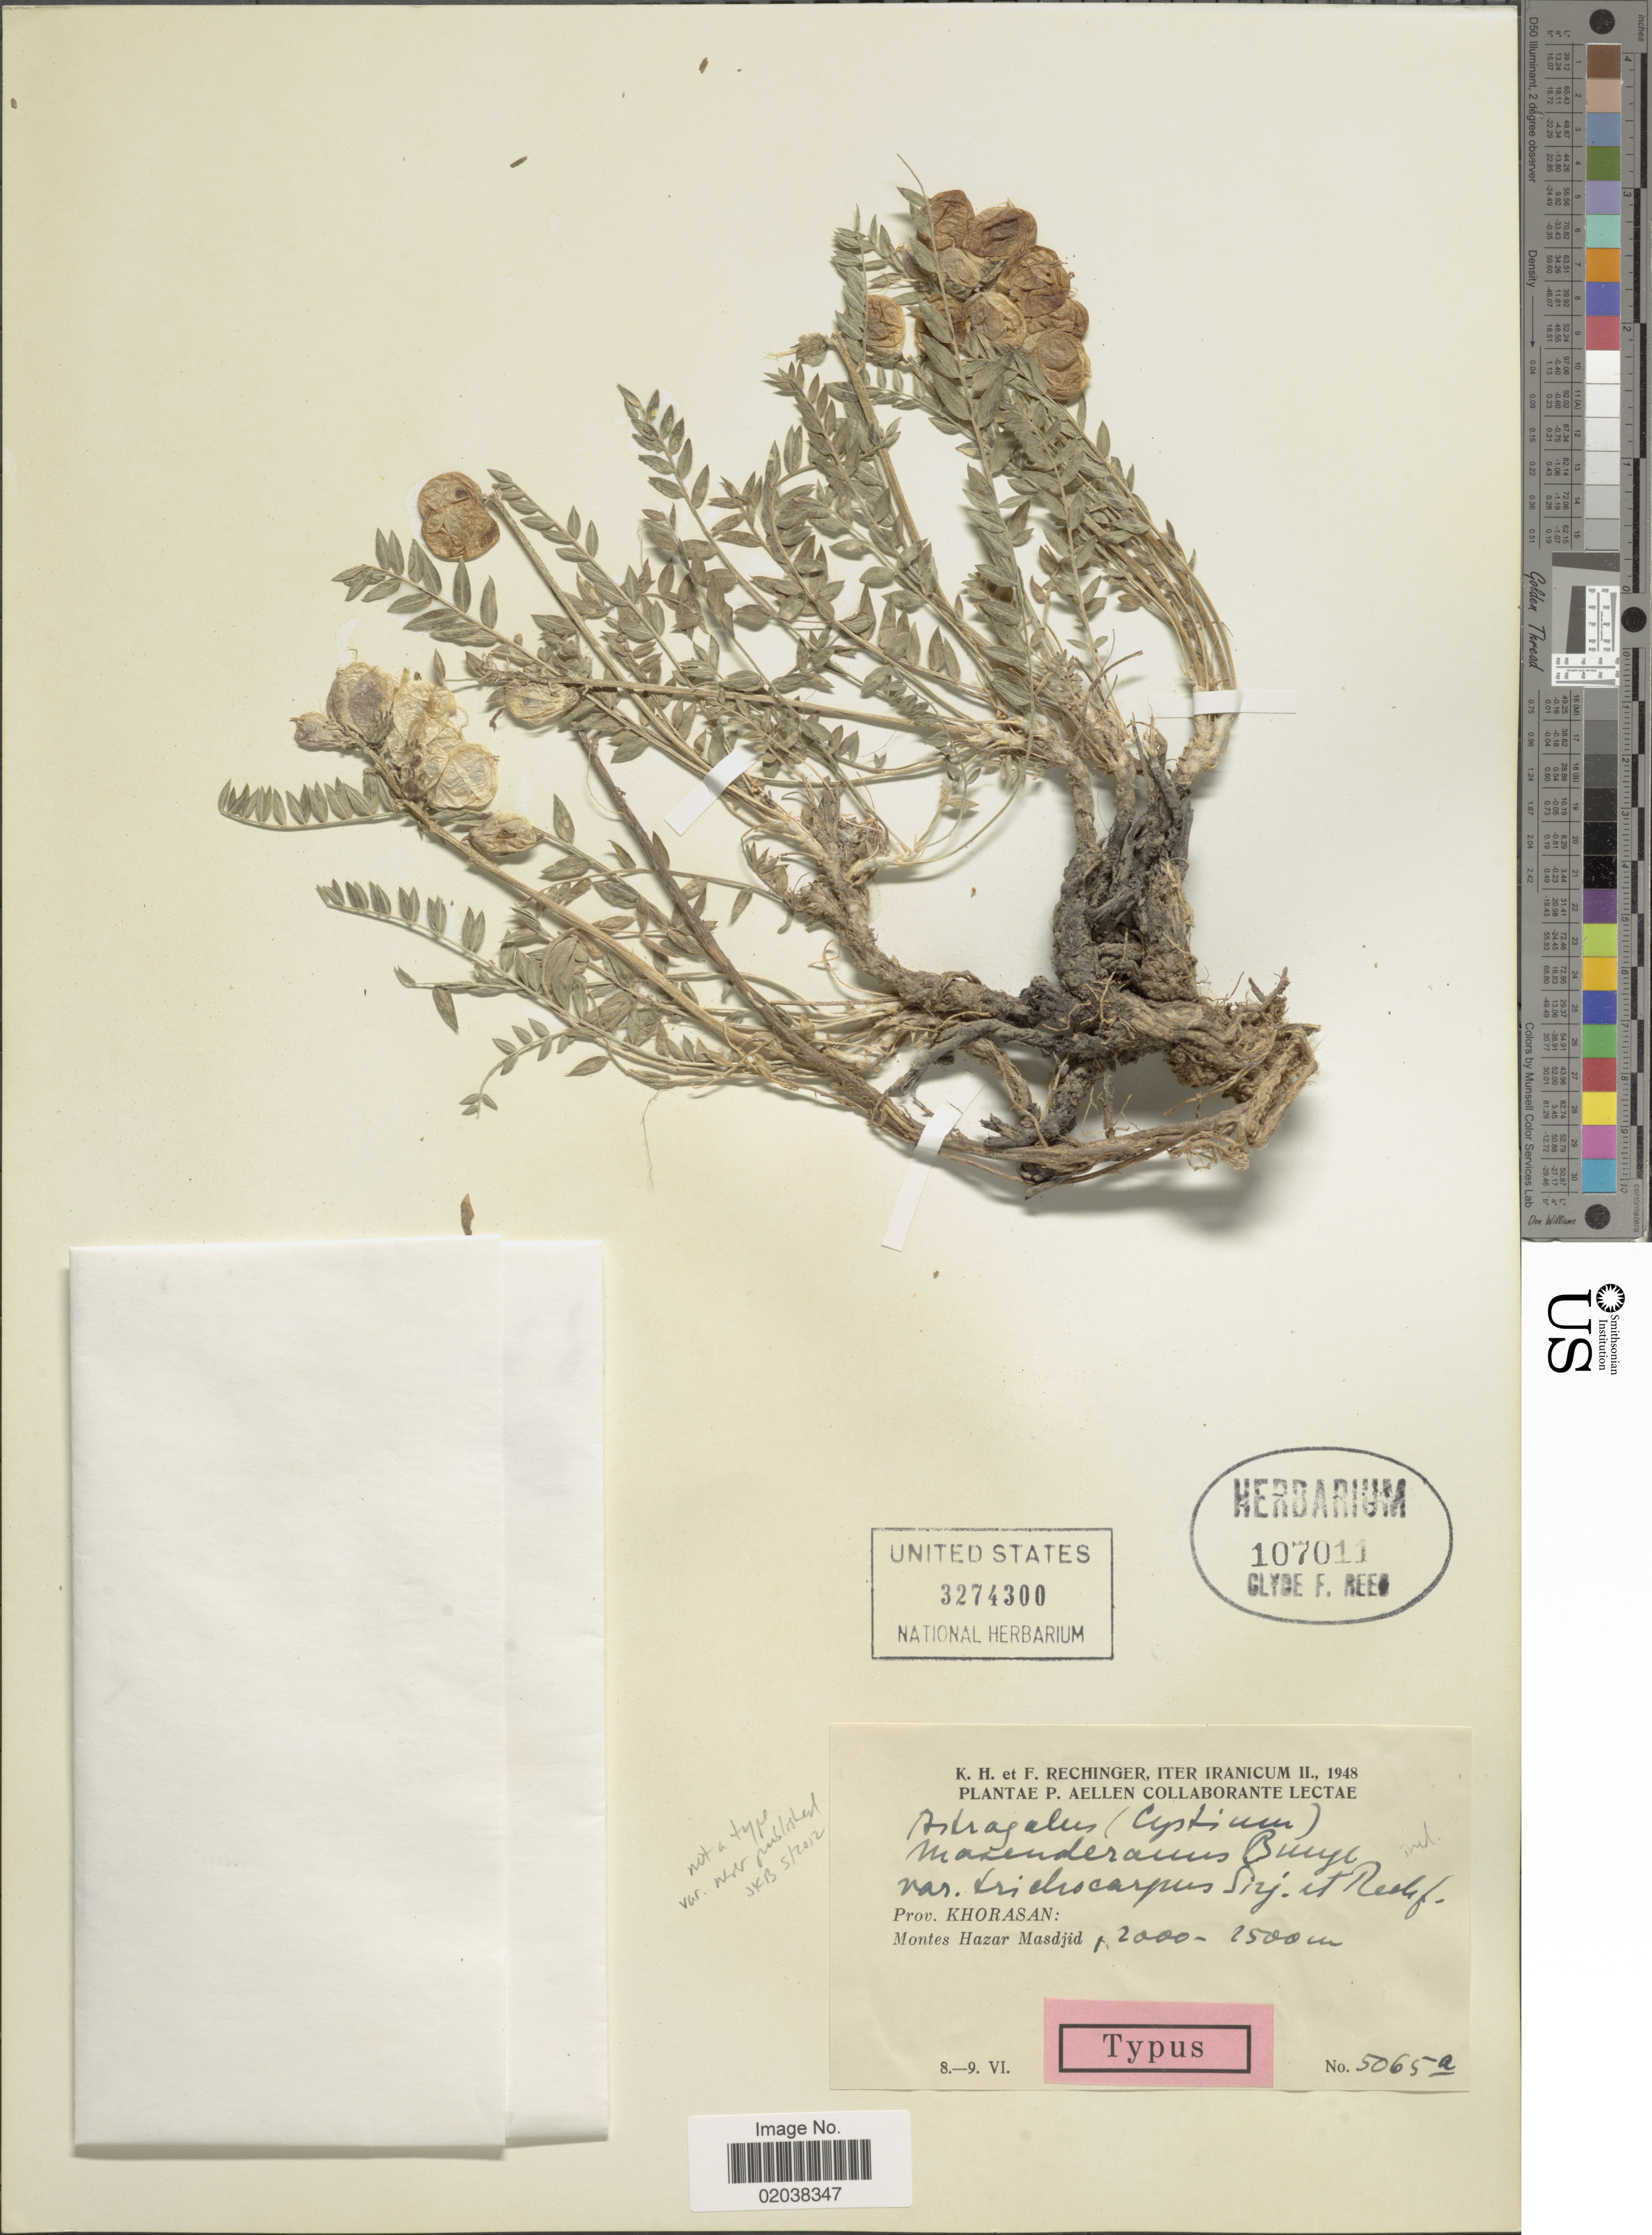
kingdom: Plantae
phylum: Tracheophyta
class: Magnoliopsida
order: Fabales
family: Fabaceae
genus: Astragalus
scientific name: Astragalus masanderanus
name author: Bunge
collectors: K. H. Rechinger & F. Rechinger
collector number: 5065a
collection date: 1948-06-08/1948-06-09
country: Iran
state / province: Khorasan [obsolete]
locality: Iranicum. Prov. Khorasan: Montes Hazar Masdjid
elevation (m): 2000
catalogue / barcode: US 3274300